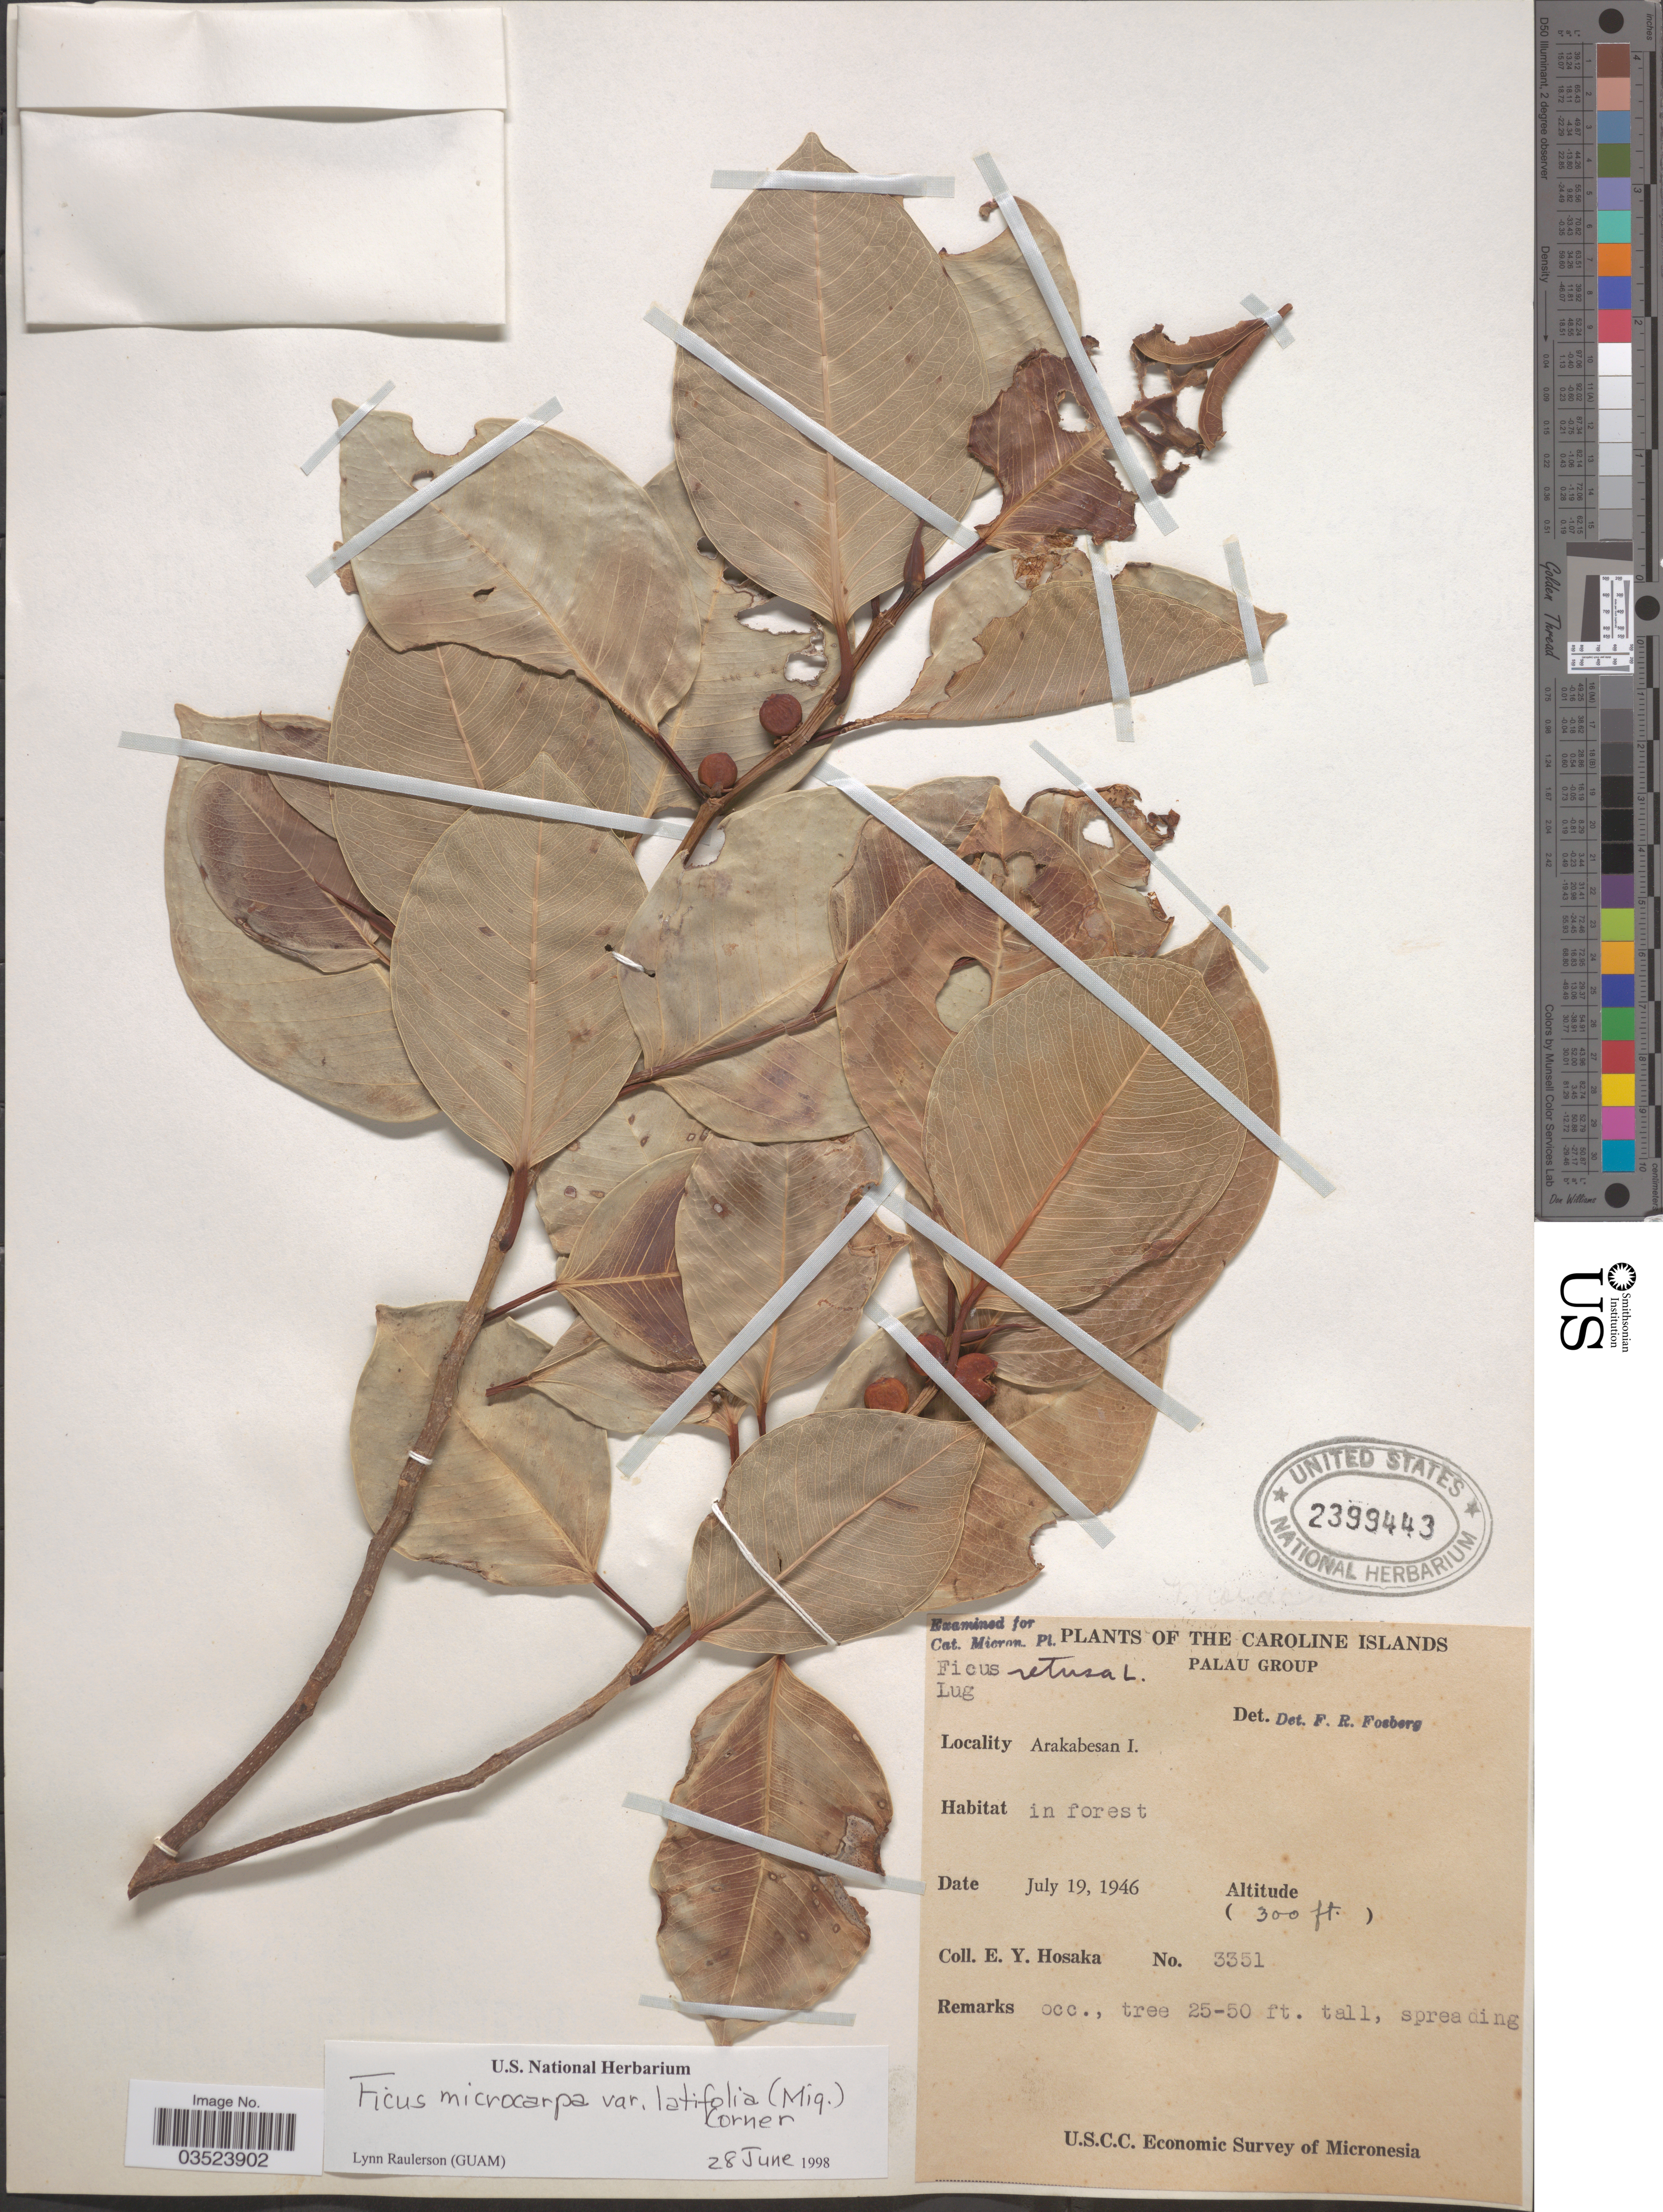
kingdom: Plantae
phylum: Tracheophyta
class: Magnoliopsida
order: Rosales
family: Moraceae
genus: Ficus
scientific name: Ficus microcarpa var. latifolia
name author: (Miq.) Corner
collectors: E. Y. Hosaka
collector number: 3351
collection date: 1946-07-19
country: Palau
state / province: Koror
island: Ngerekebesang [Arakabesan]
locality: The Caroline Islands. Palau Group. Arakabesan I.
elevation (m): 91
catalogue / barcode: US 2399443